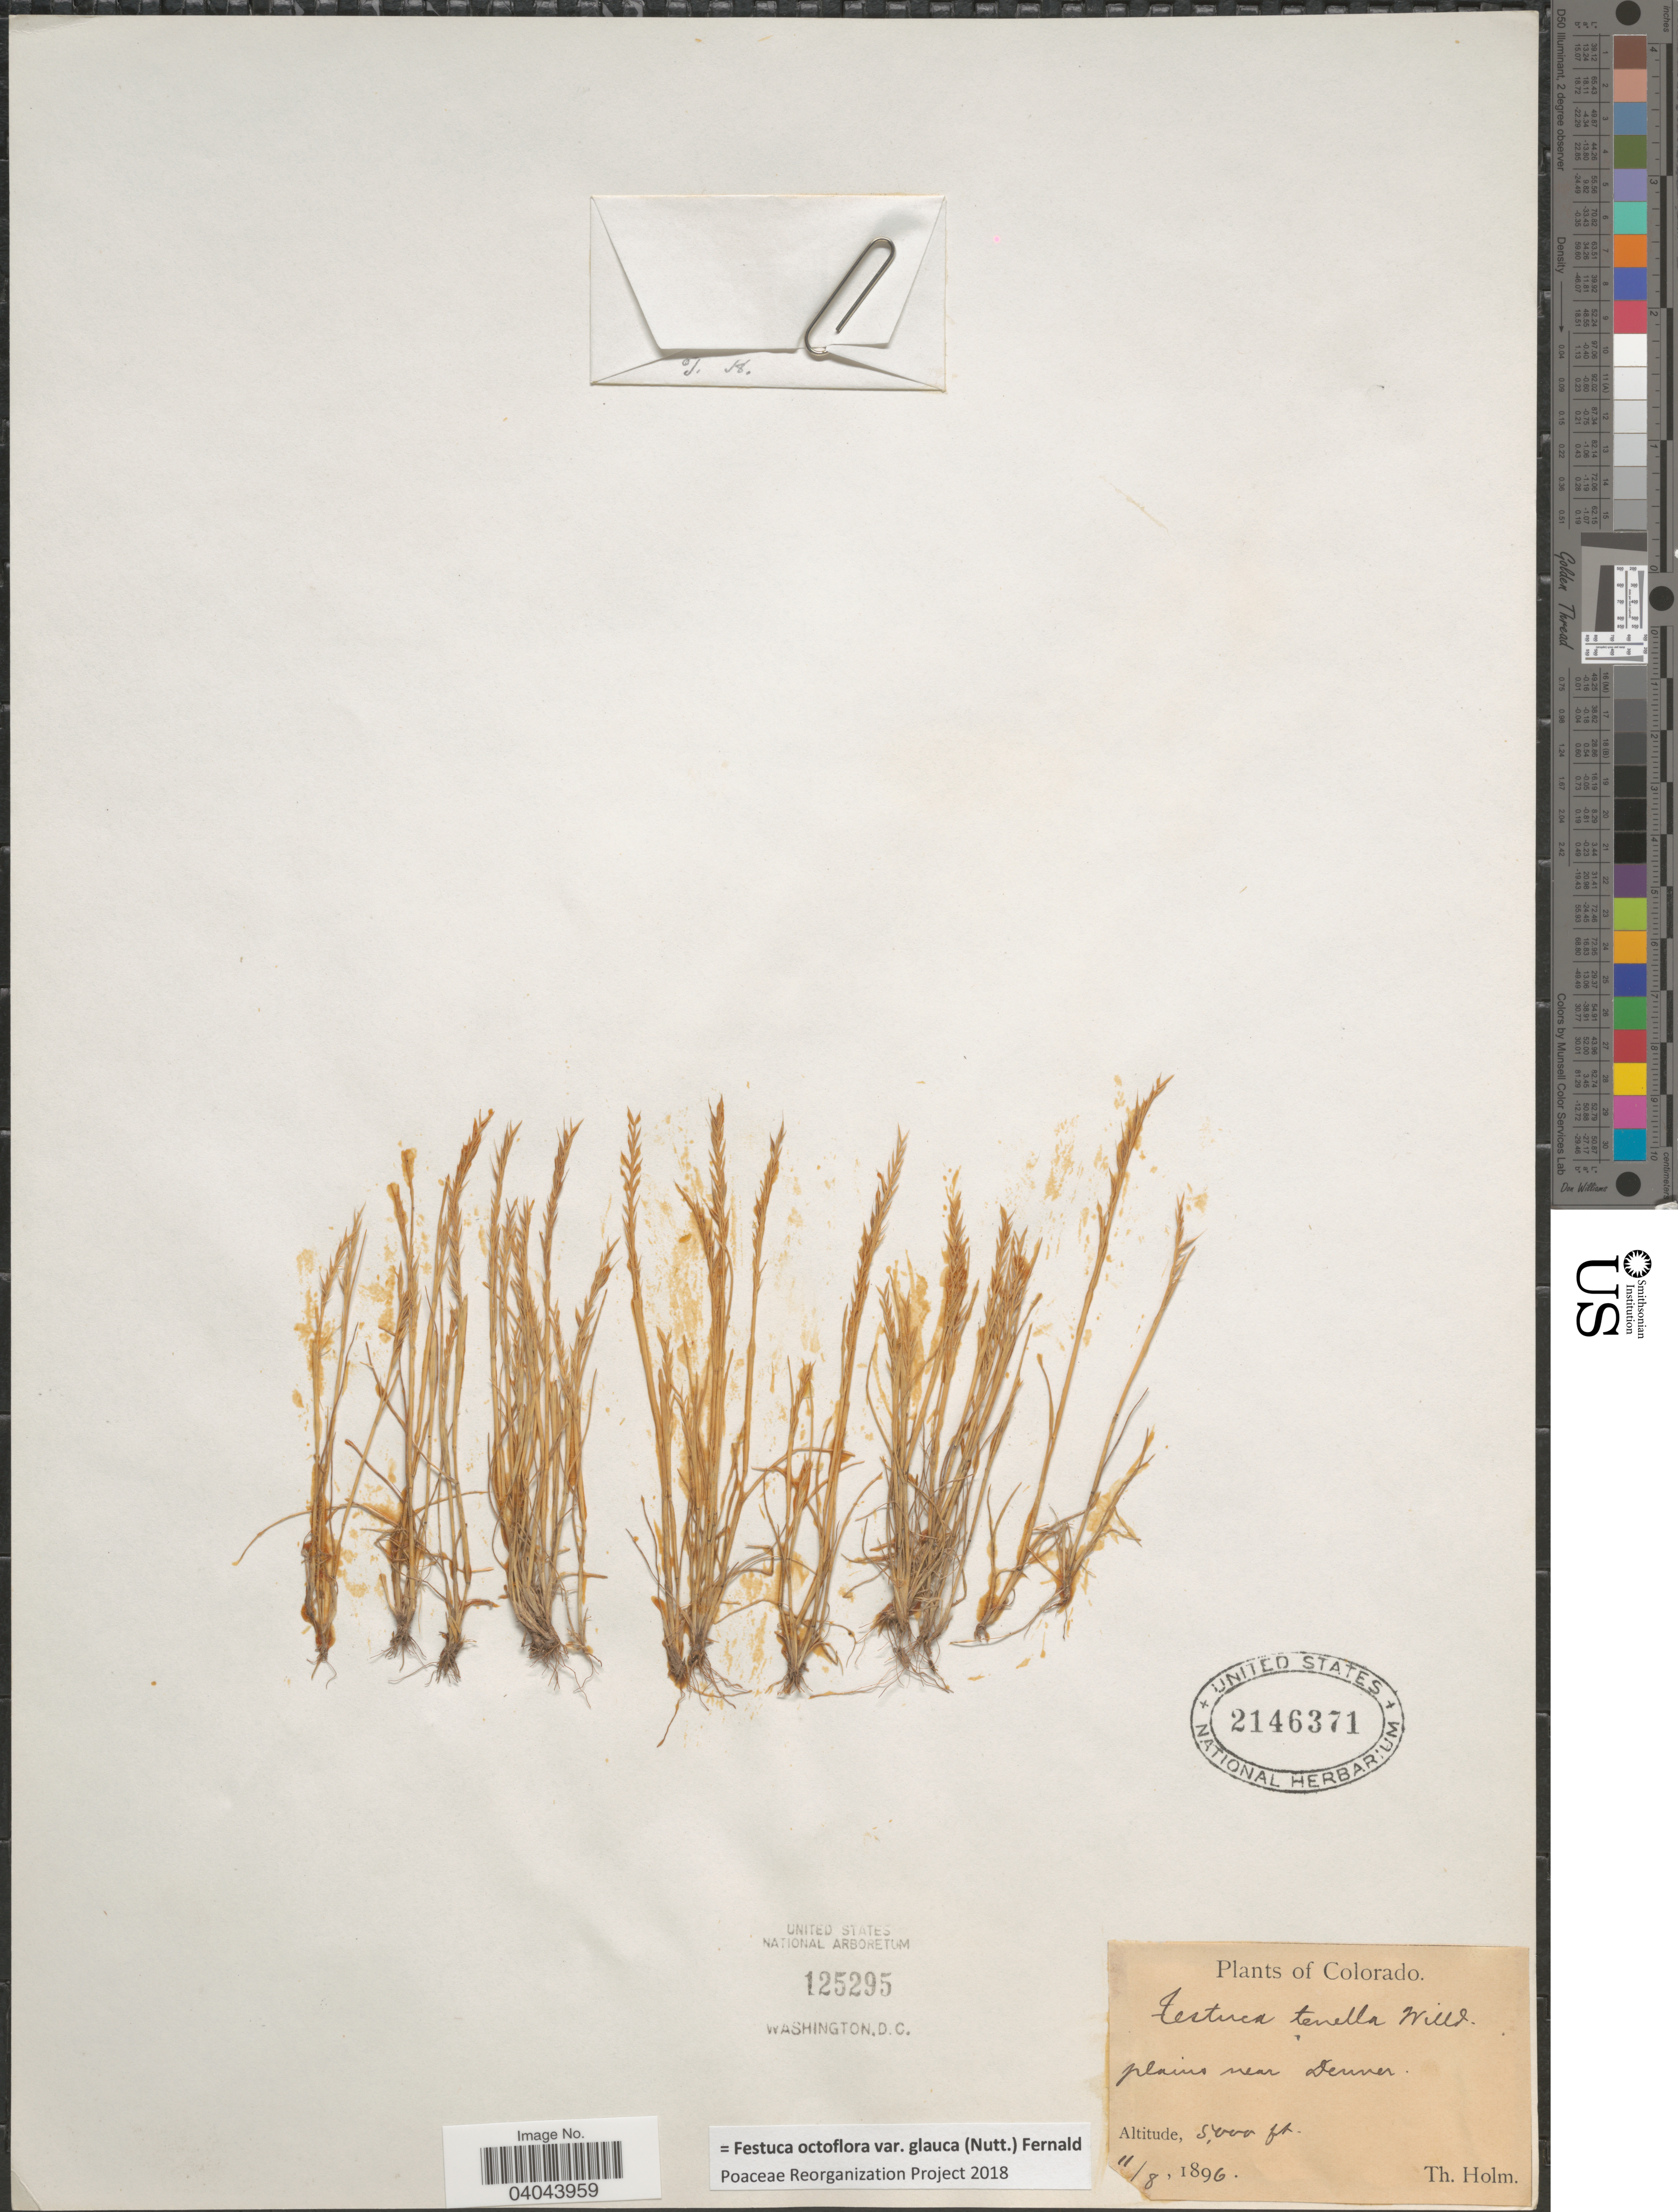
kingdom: Plantae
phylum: Tracheophyta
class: Liliopsida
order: Poales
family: Poaceae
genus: Festuca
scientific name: Festuca octoflora var. glauca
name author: (Nutt.) Fernald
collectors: T. Holm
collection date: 1896-11-08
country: United States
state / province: Colorado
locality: Plains near Denver.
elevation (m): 1524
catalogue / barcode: US 2146371